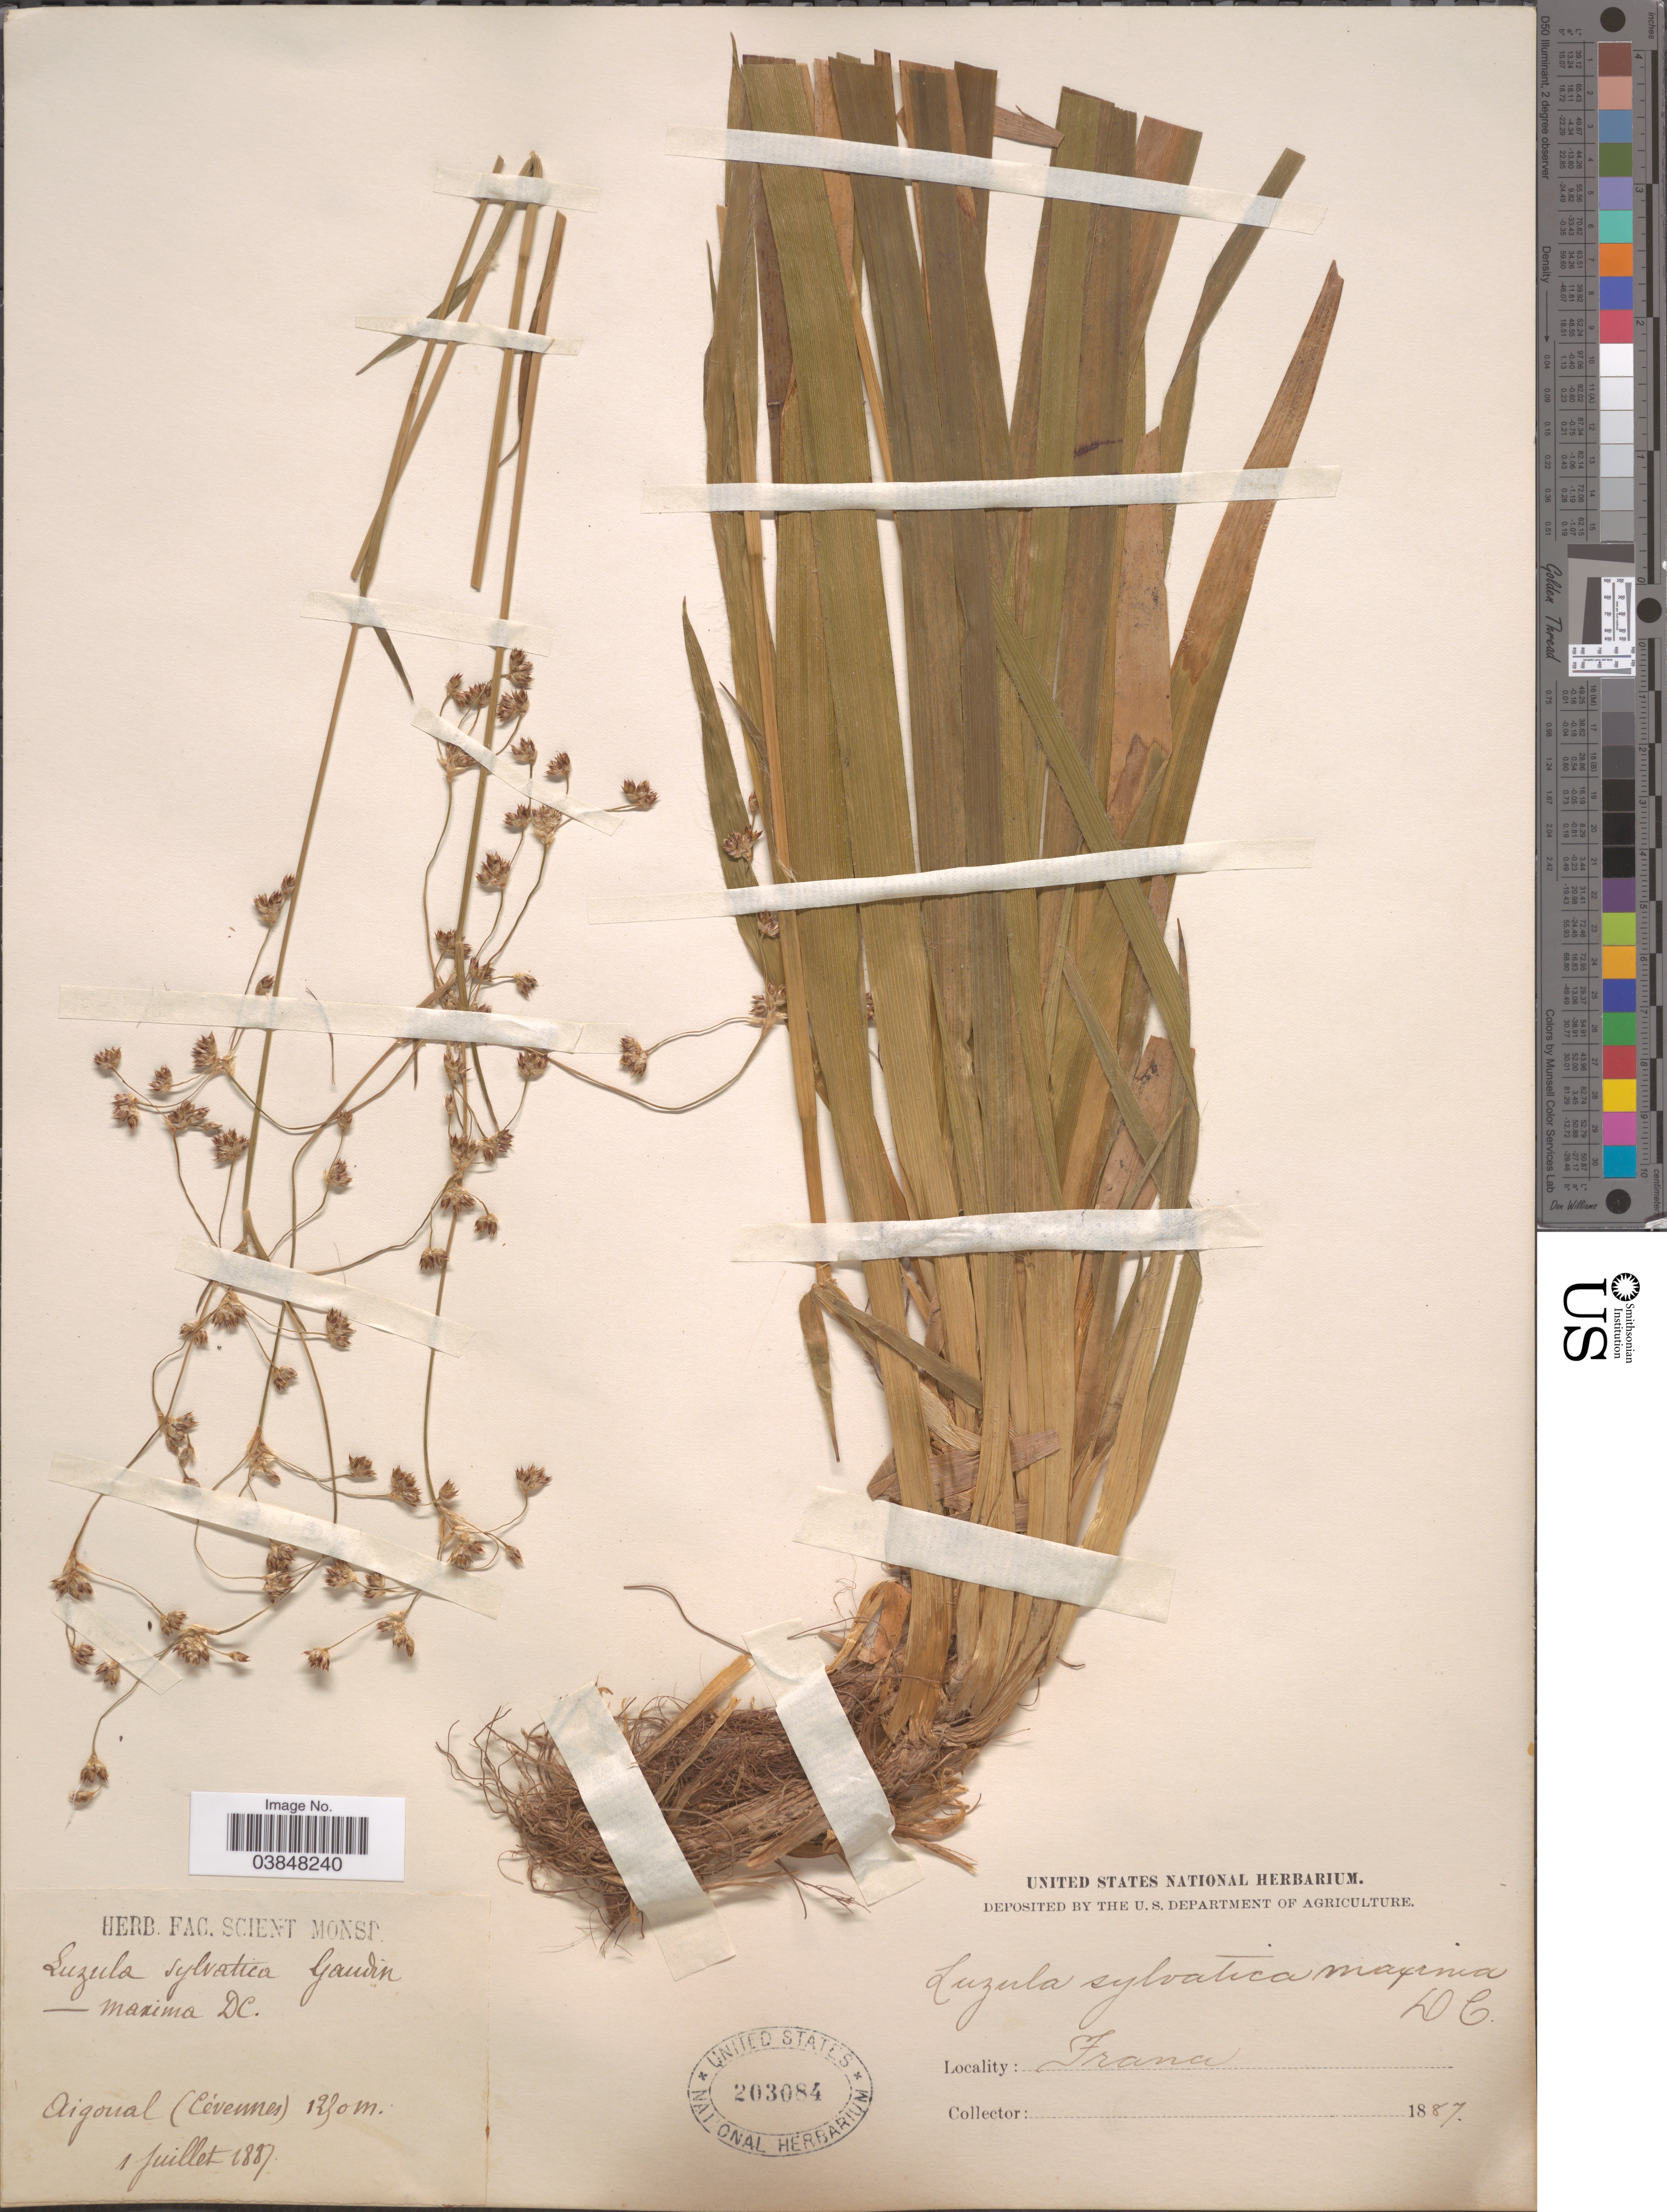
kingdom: Plantae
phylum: Tracheophyta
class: Liliopsida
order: Poales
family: Juncaceae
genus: Luzula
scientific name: Luzula sylvatica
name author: (Huds.) Gaudin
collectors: ex herb. Fac. Scient. Monst.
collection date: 1887-07-01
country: France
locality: Aigoual (Cévennes).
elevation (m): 1250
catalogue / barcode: US 203084